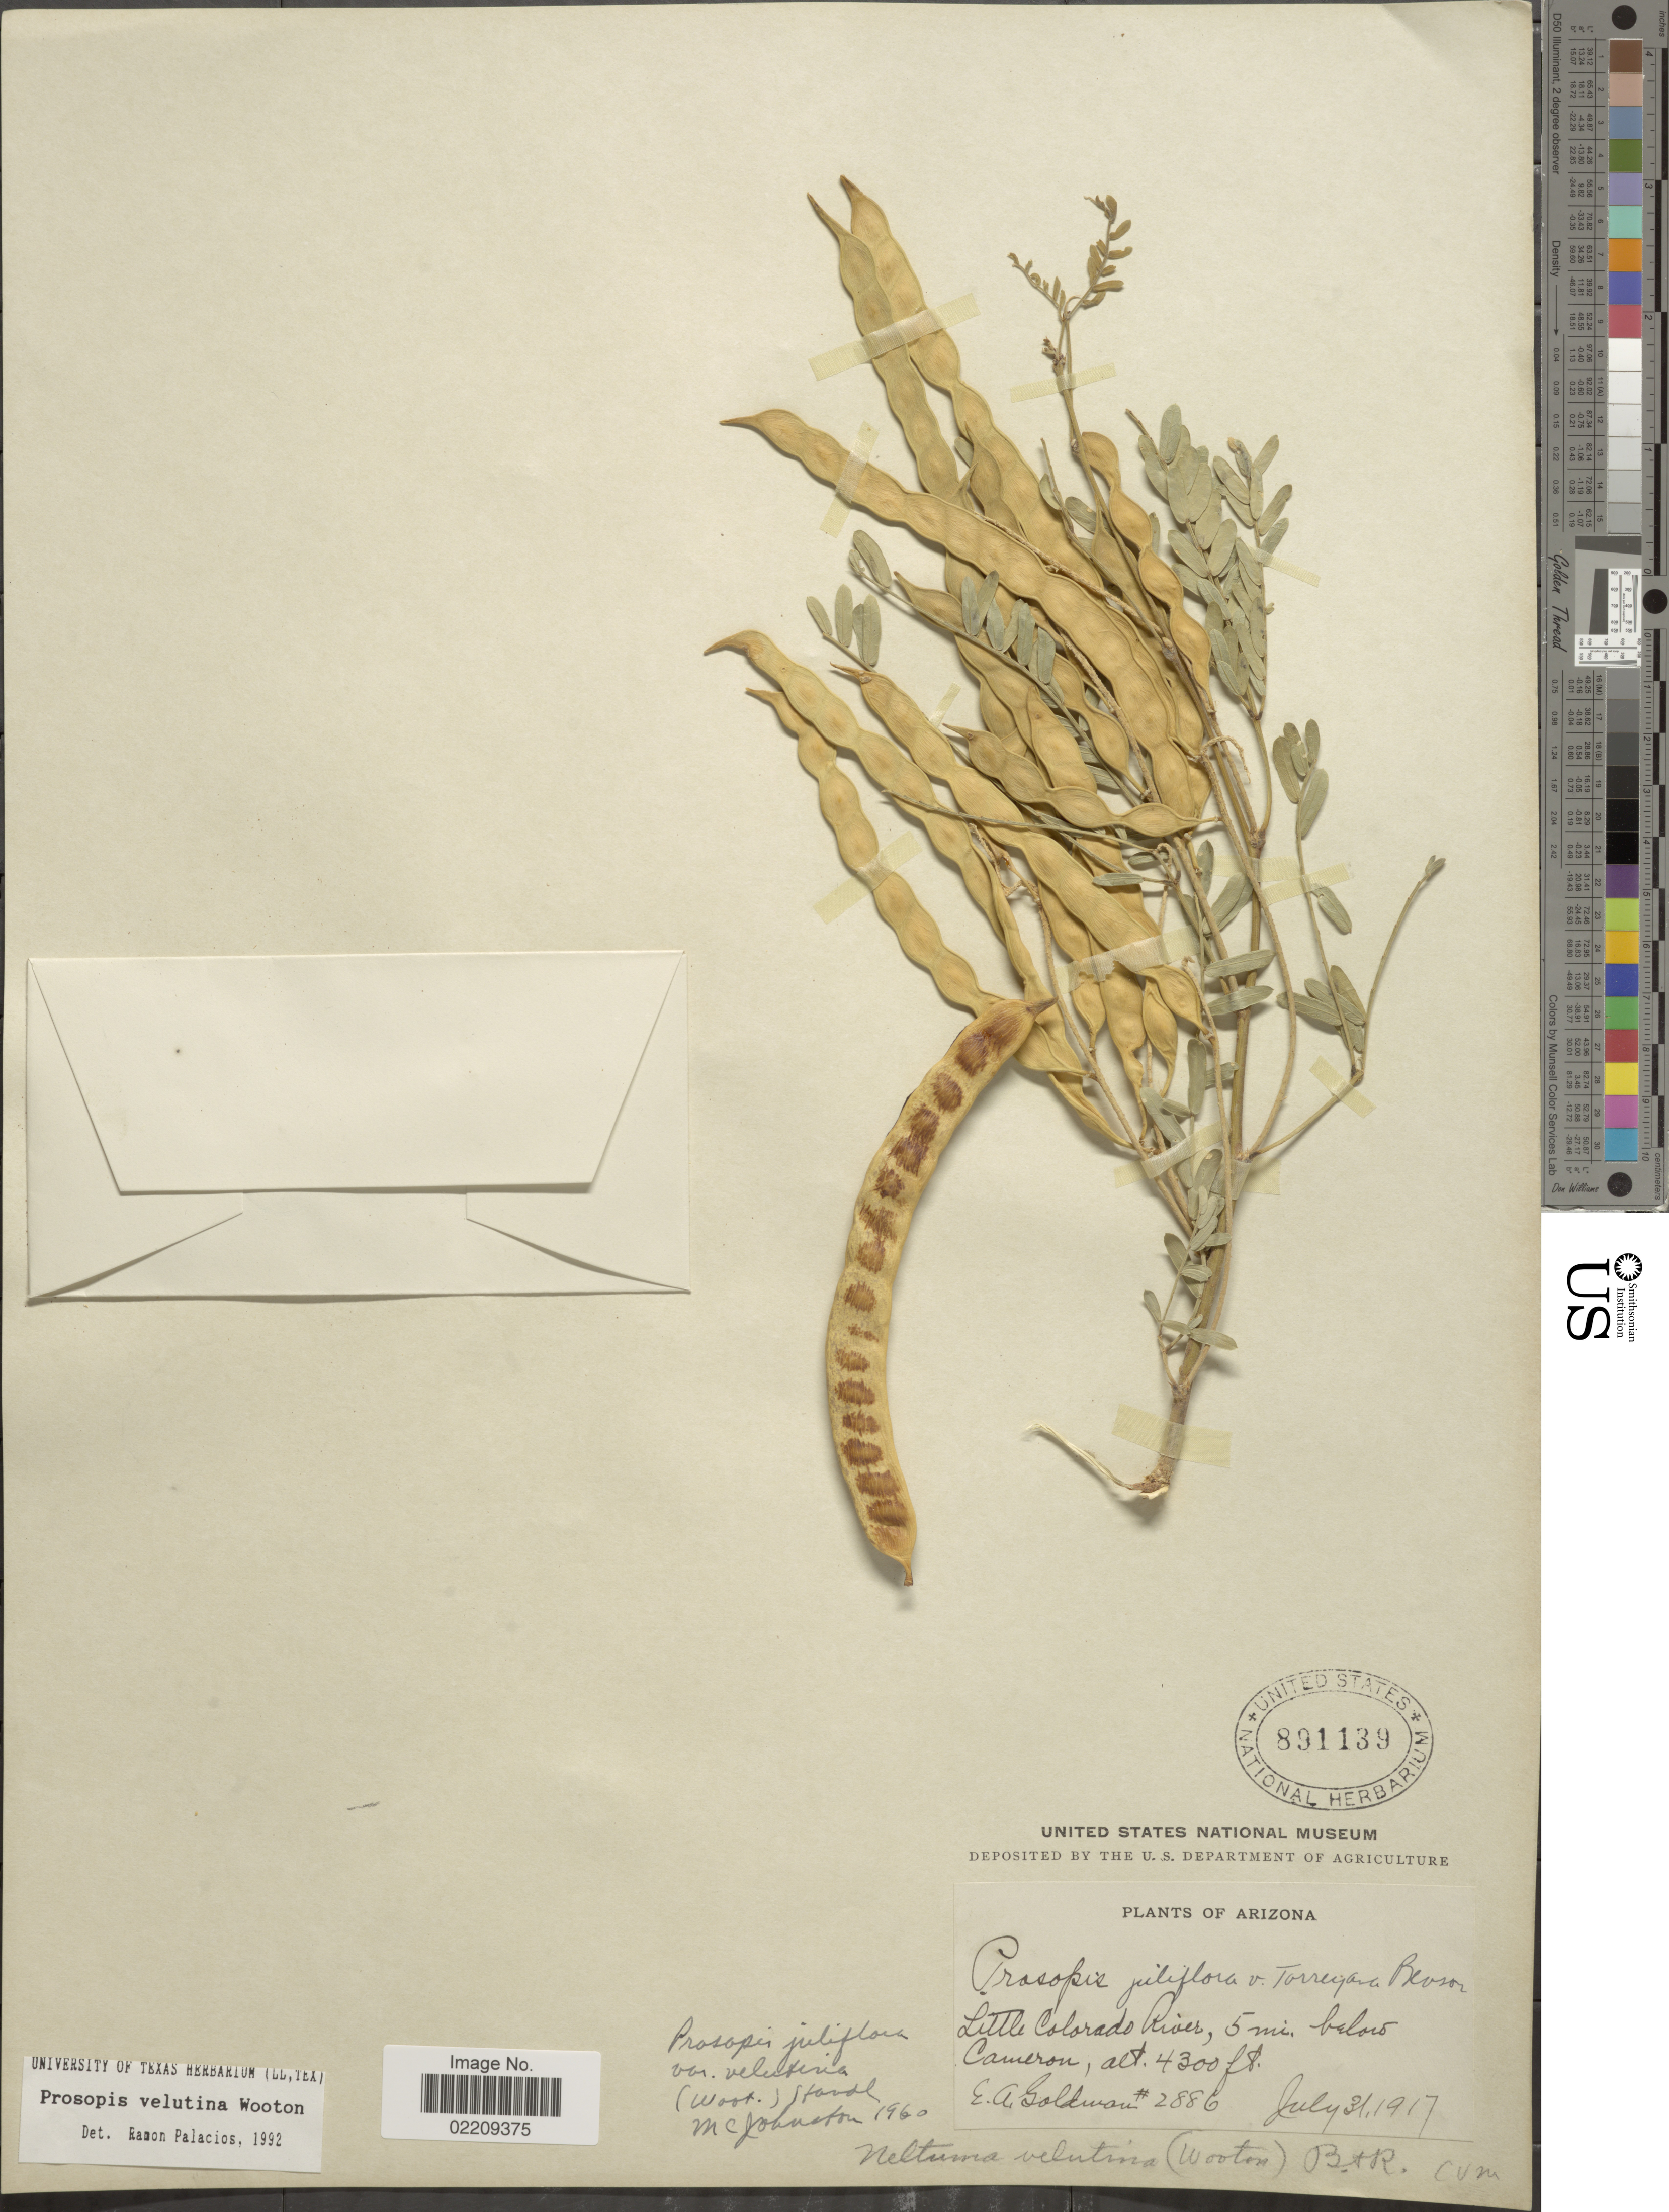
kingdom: Plantae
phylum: Tracheophyta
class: Magnoliopsida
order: Fabales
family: Fabaceae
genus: Neltuma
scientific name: Neltuma velutina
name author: (Wooton) Britton & Rose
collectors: E. A. Goldman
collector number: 2886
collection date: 1917-07-31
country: United States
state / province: Arizona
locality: Little Colorado River, 5 mi. below Cameron.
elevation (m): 1311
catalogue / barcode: US 891139